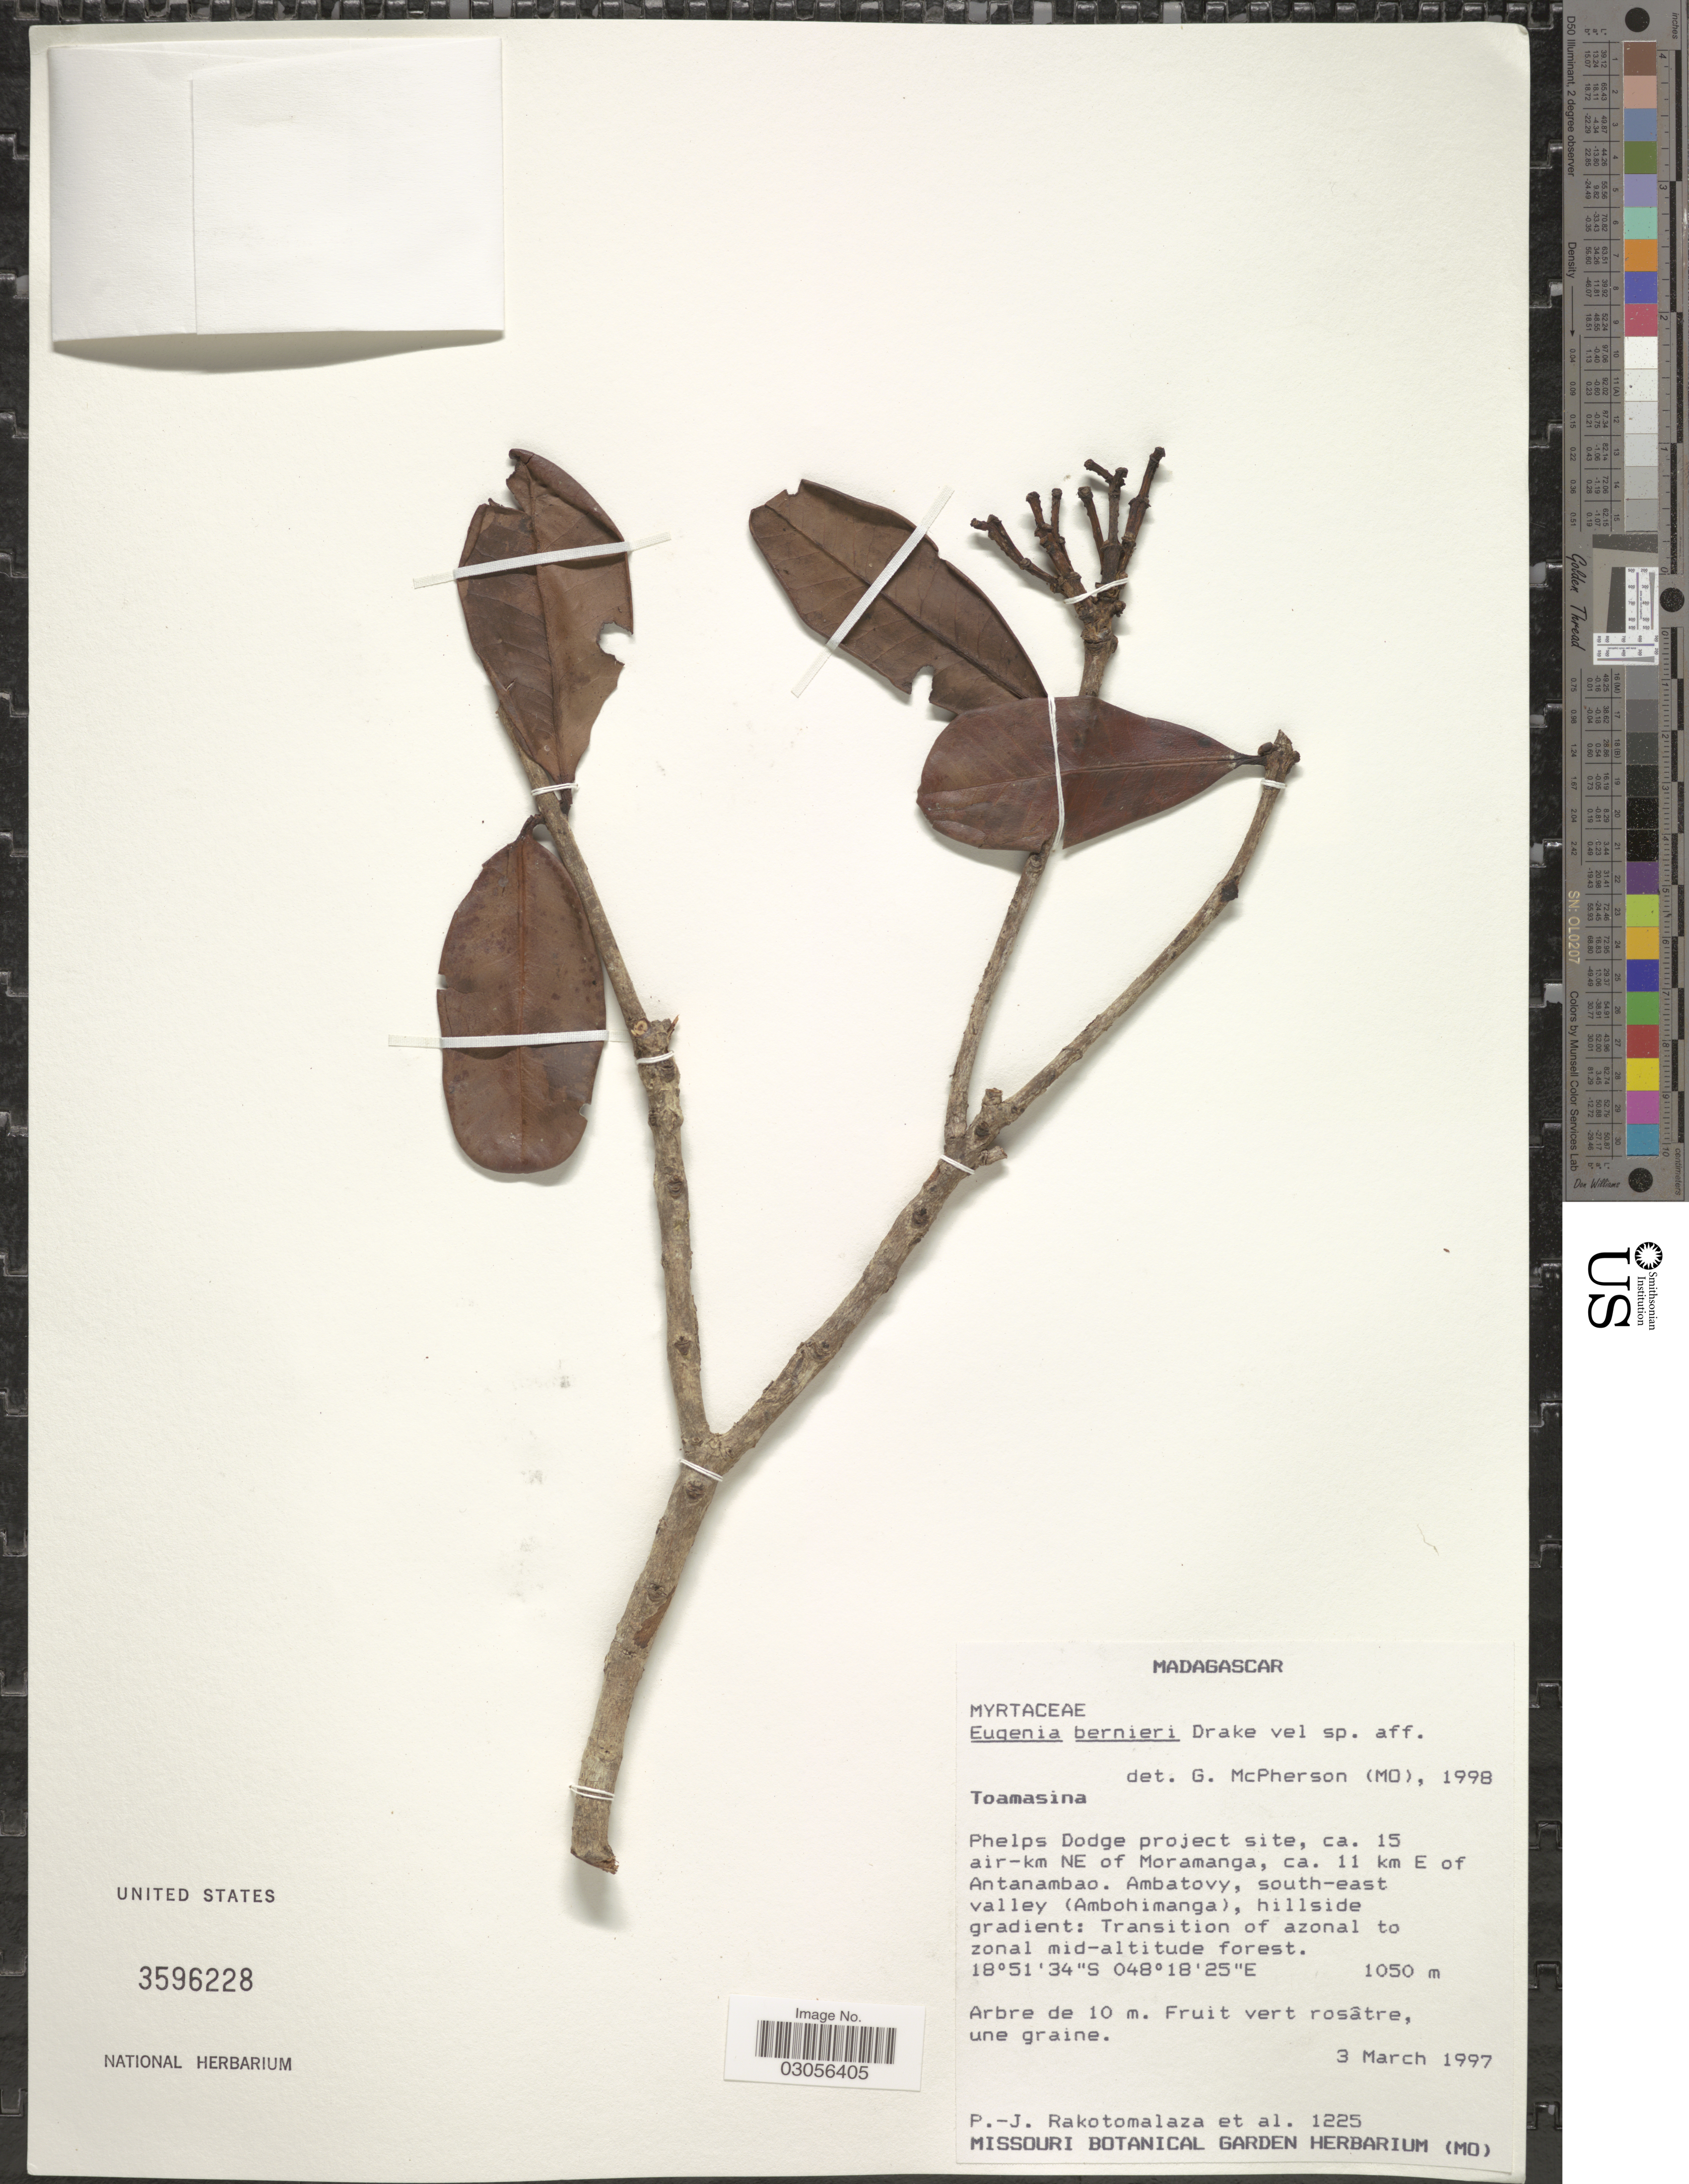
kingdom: Plantae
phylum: Tracheophyta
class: Magnoliopsida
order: Myrtales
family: Myrtaceae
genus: Syzygium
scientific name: Syzygium bernieri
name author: (Baill. ex Drake) Labat & G.E. Schatz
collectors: P. J. Rakotomalaza & et al.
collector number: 1225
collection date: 1997-03-03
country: Madagascar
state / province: Alaotra Mangoro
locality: Phelps Dodge project site, ca. 15 air-km NE of Moramanga, ca. 11 km E of Antanambao. Ambatovy, south-east valley (Ambohimanga), hillside gradient.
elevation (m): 1050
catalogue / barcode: US 3596228